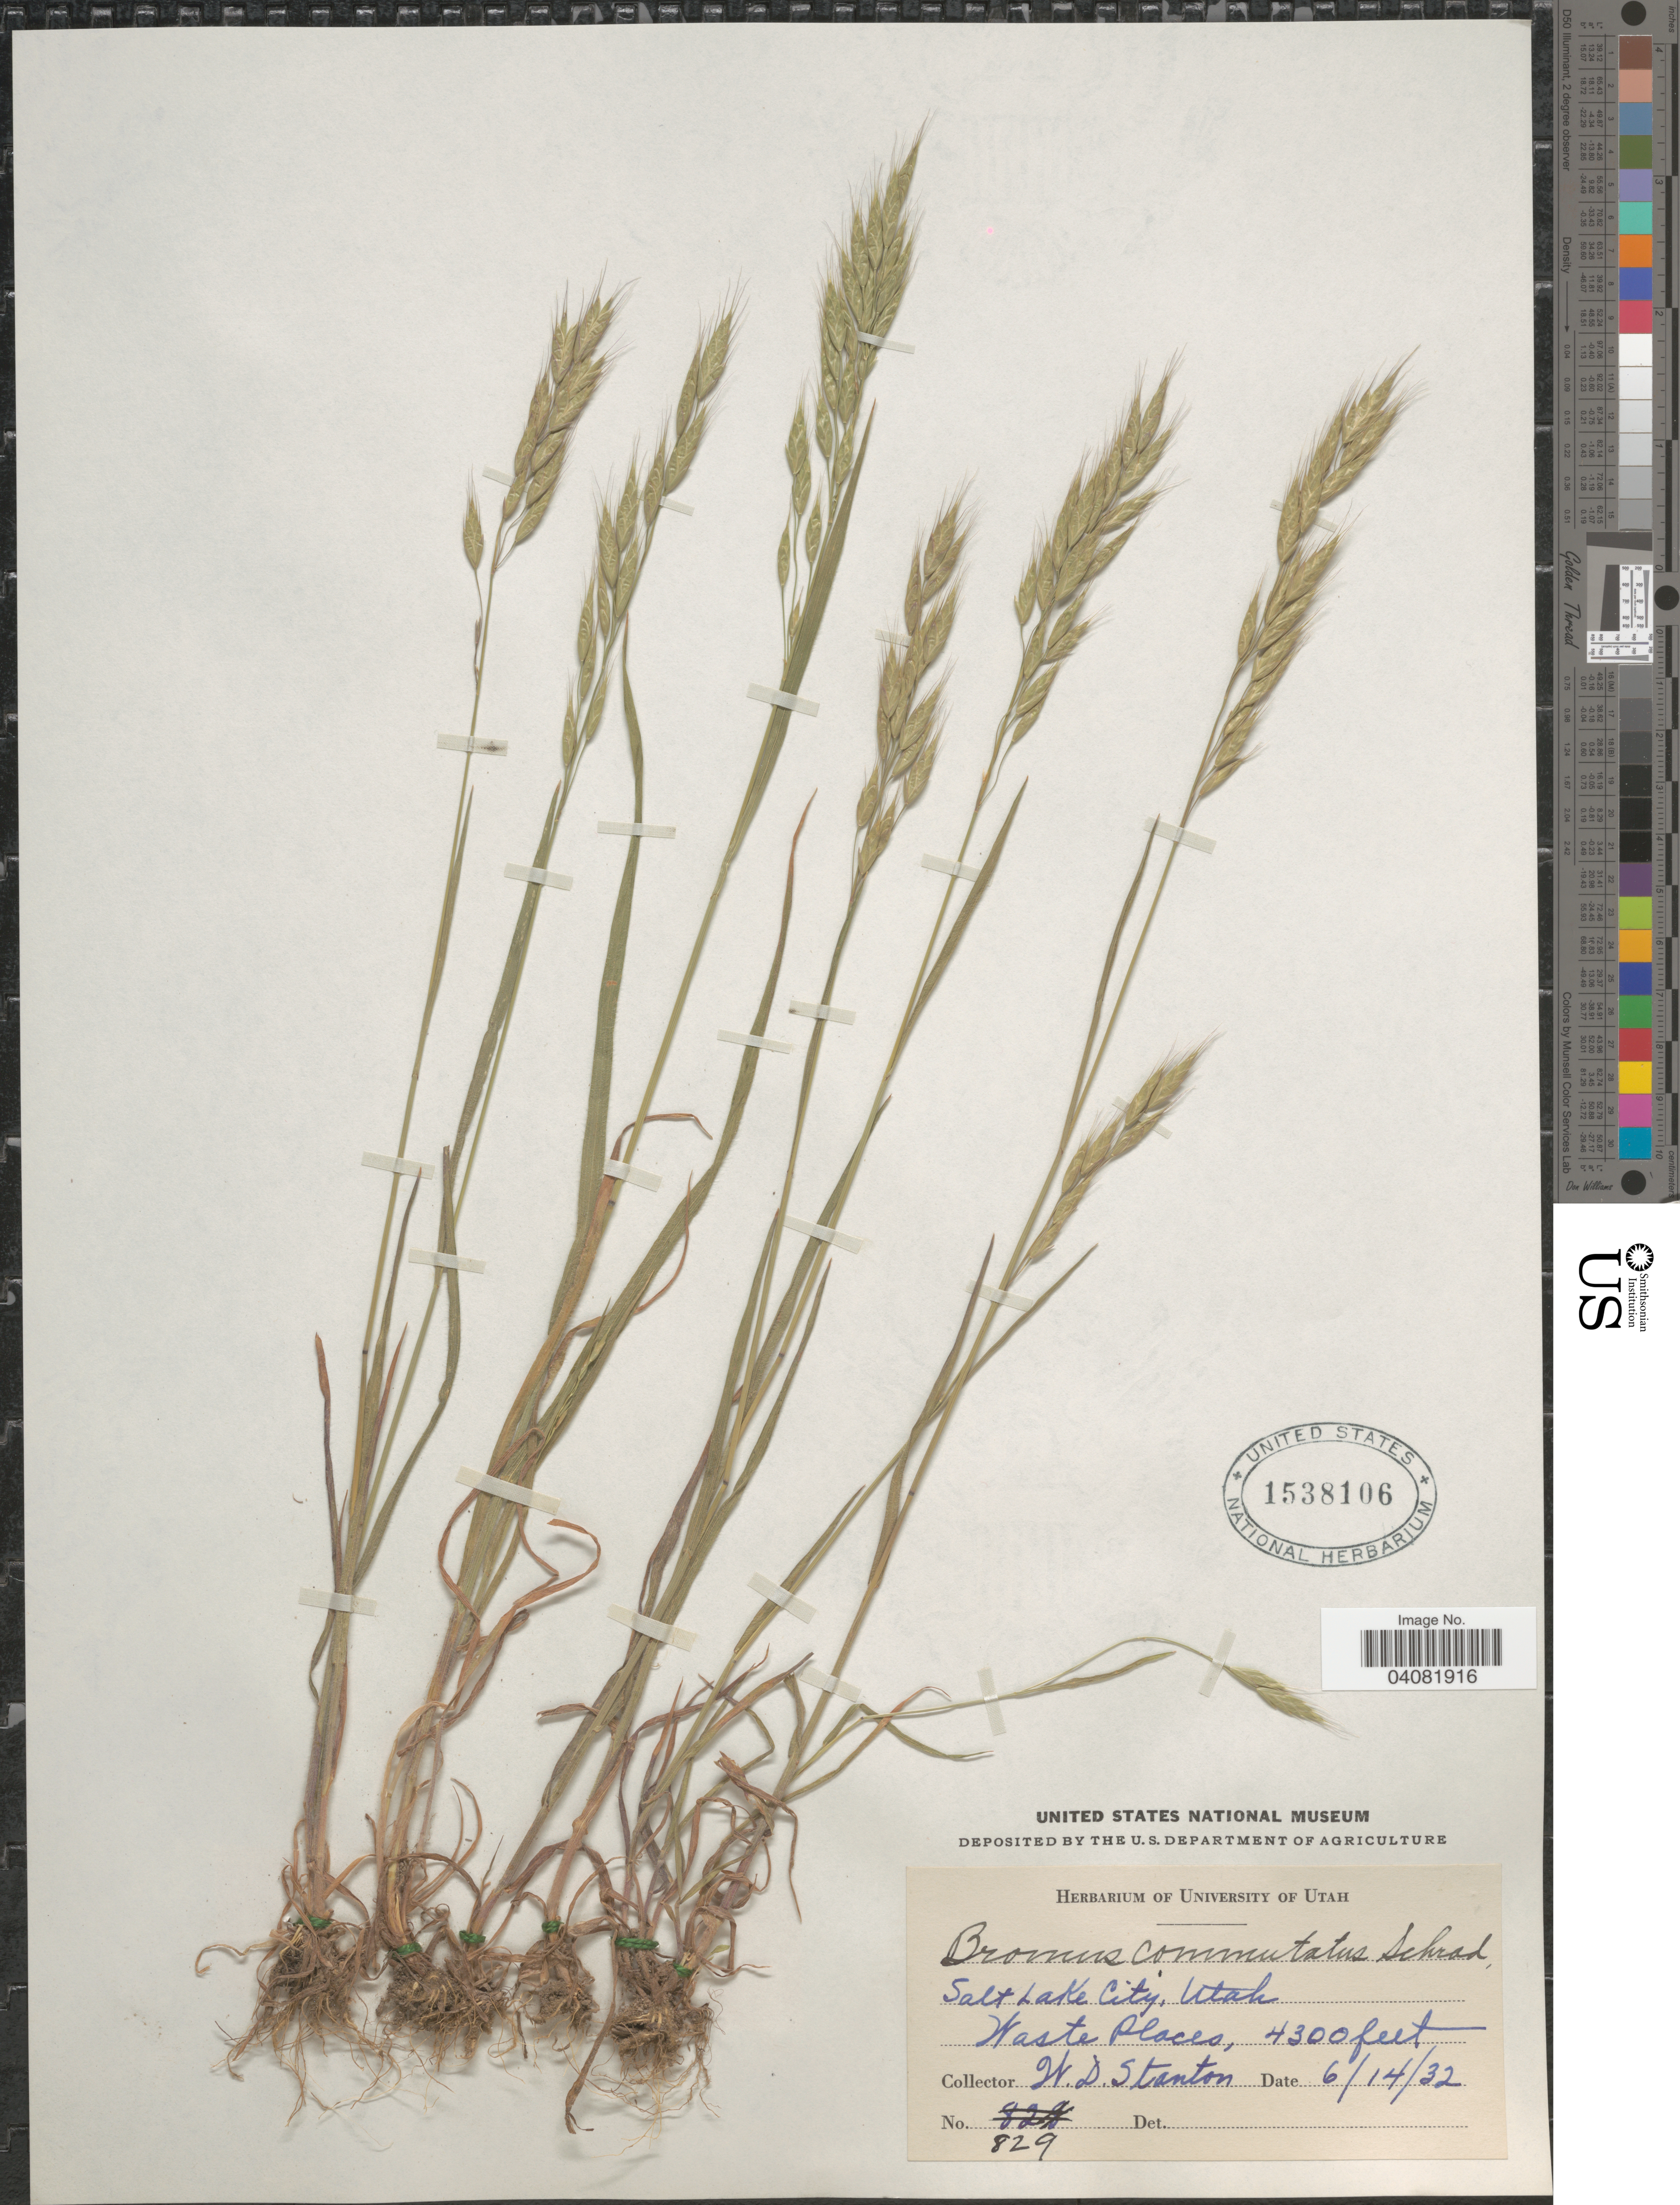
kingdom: Plantae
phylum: Tracheophyta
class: Liliopsida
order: Poales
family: Poaceae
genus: Bromus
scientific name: Bromus commutatus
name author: Schrad.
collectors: W. Stanton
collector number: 829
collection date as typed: Transcribed d/m/y: 14/6/32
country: United States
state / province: Utah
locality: Salt Lake City. Waste Places.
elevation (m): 1311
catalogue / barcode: US 1538106